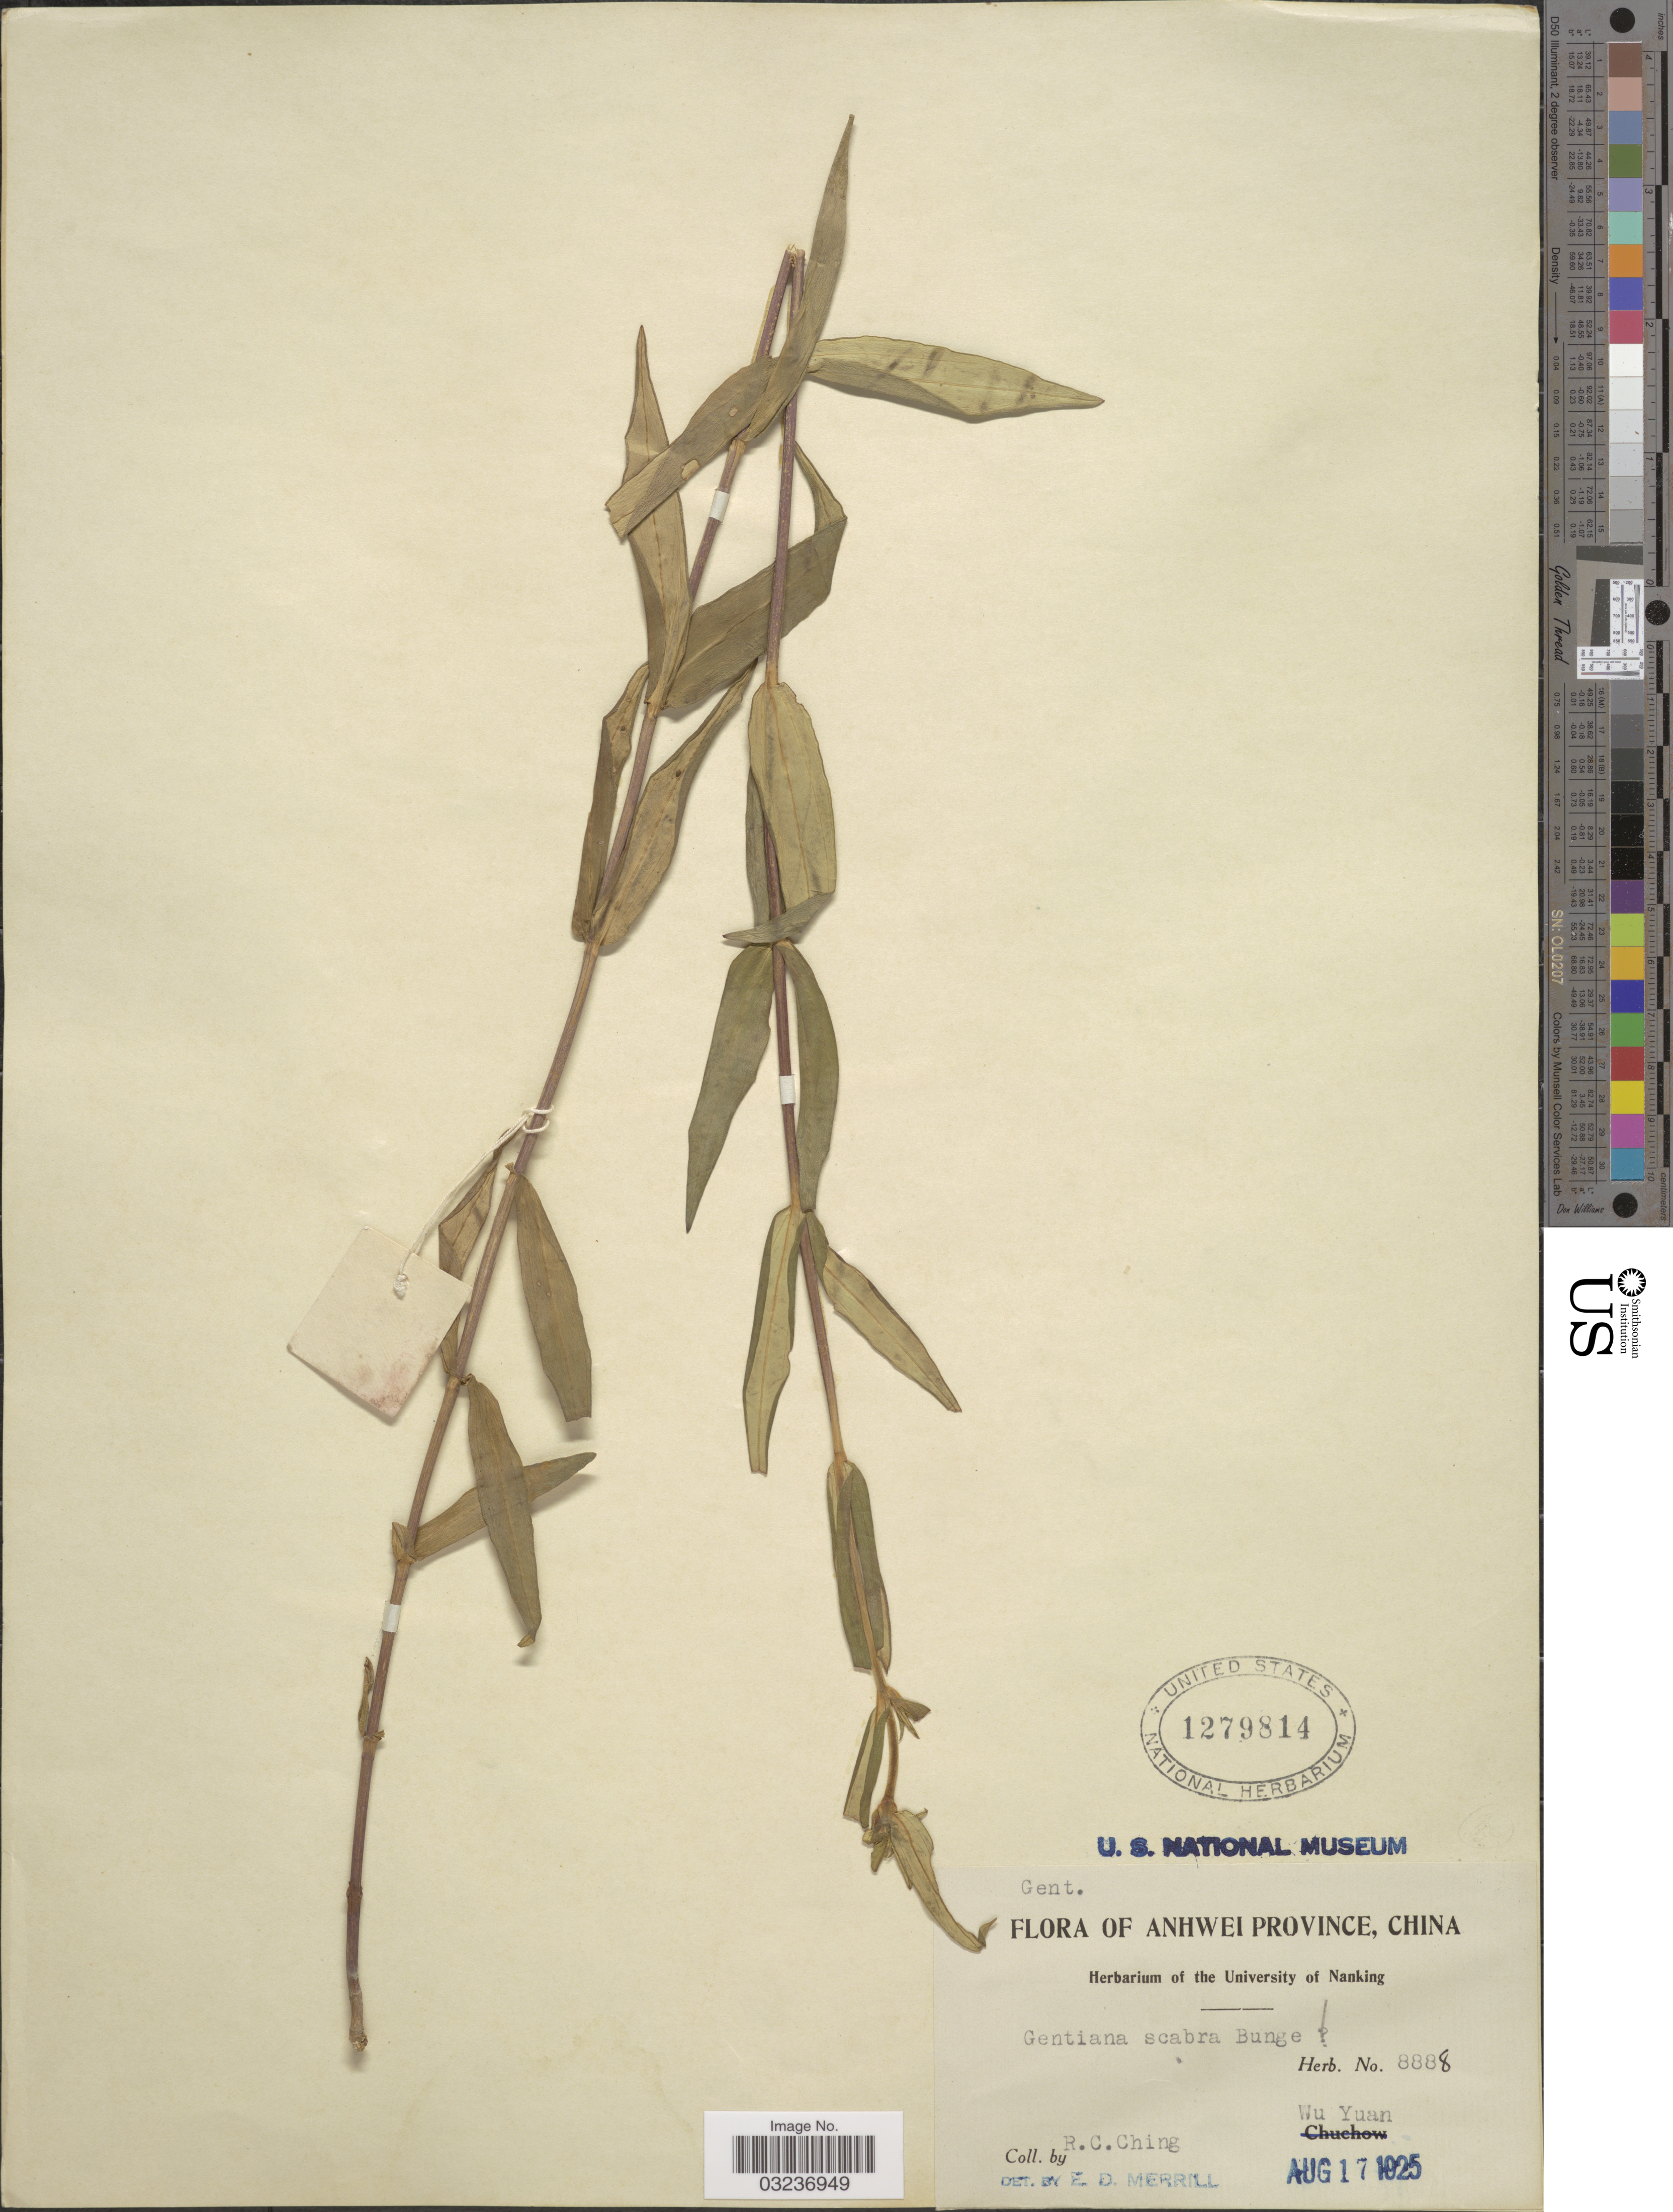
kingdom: Plantae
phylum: Tracheophyta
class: Magnoliopsida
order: Gentianales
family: Gentianaceae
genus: Gentiana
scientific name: Gentiana scabra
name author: Bunge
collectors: R. C. Ching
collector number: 8888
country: China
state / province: Anhui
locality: Anhwei Province, China, Wu Yuan.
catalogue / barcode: US 1279814